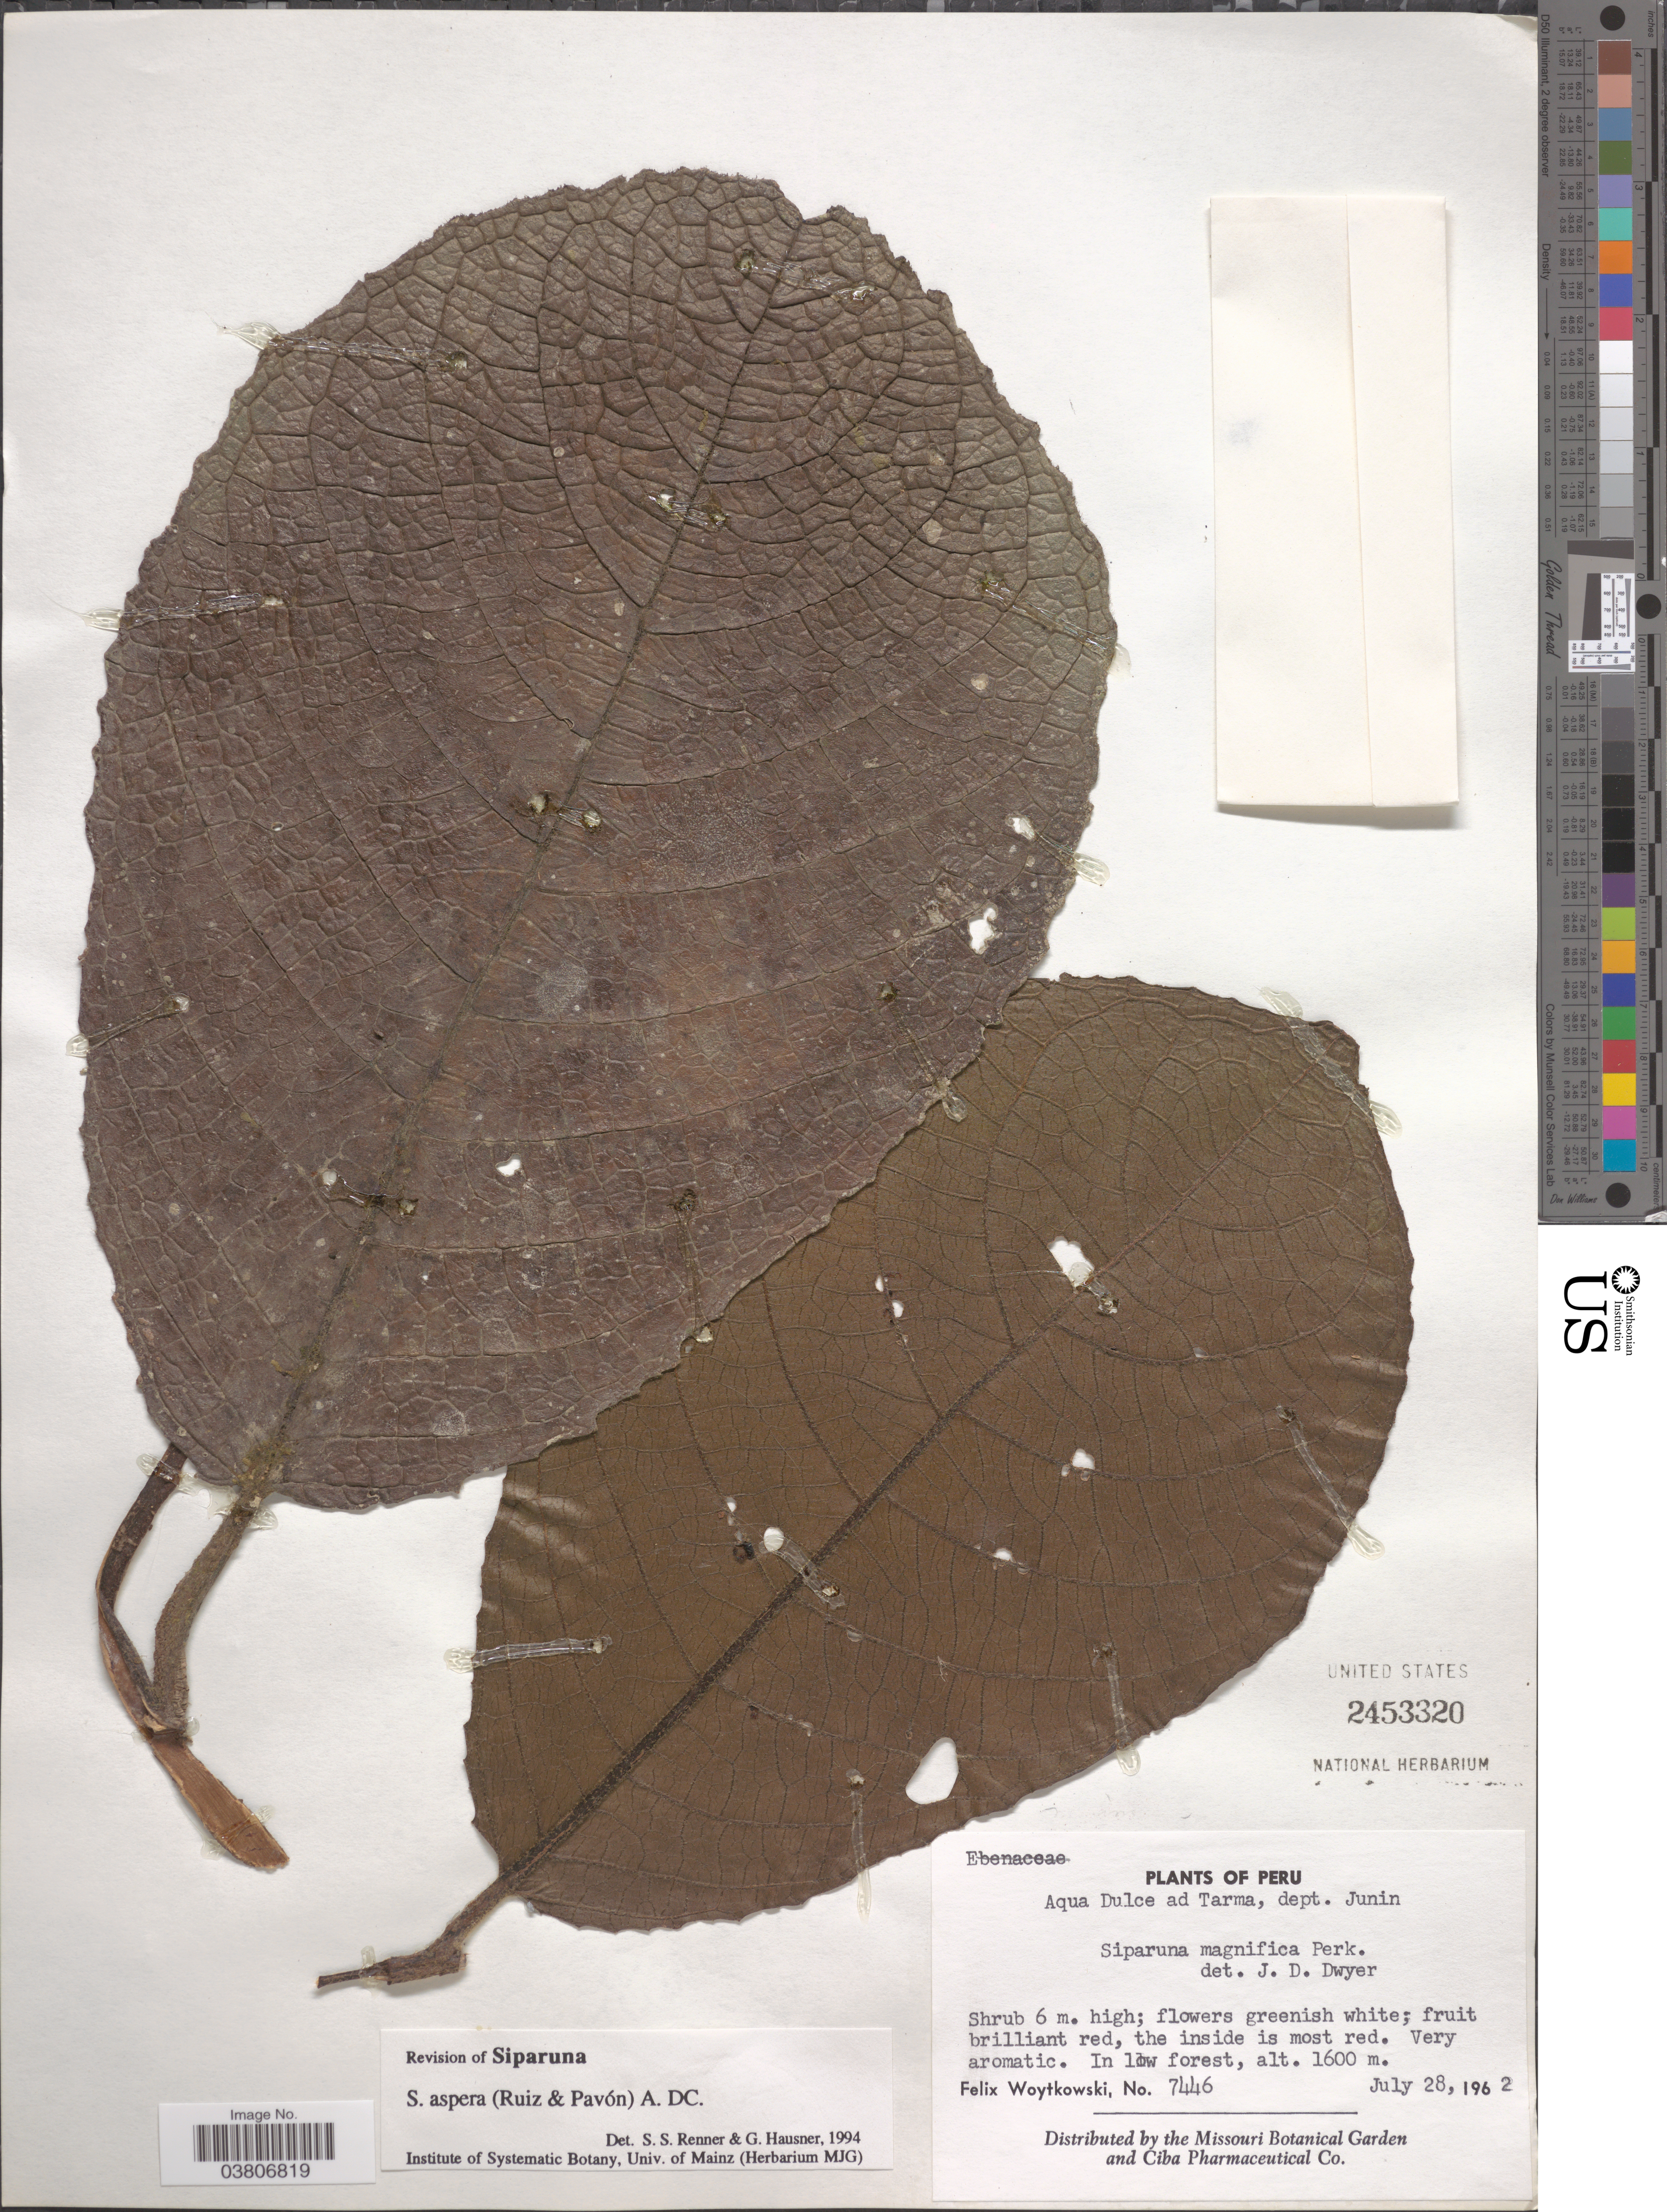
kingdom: Plantae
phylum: Tracheophyta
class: Magnoliopsida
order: Laurales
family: Siparunaceae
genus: Siparuna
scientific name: Siparuna aspera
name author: (Ruiz & Pav.) A. DC.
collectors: F. Woytkowski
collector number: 7446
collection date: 1962-07-28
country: Peru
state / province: Junín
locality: Aqua Dulce and Tarma, dept. Junin.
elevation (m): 1600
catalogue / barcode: US 2453320